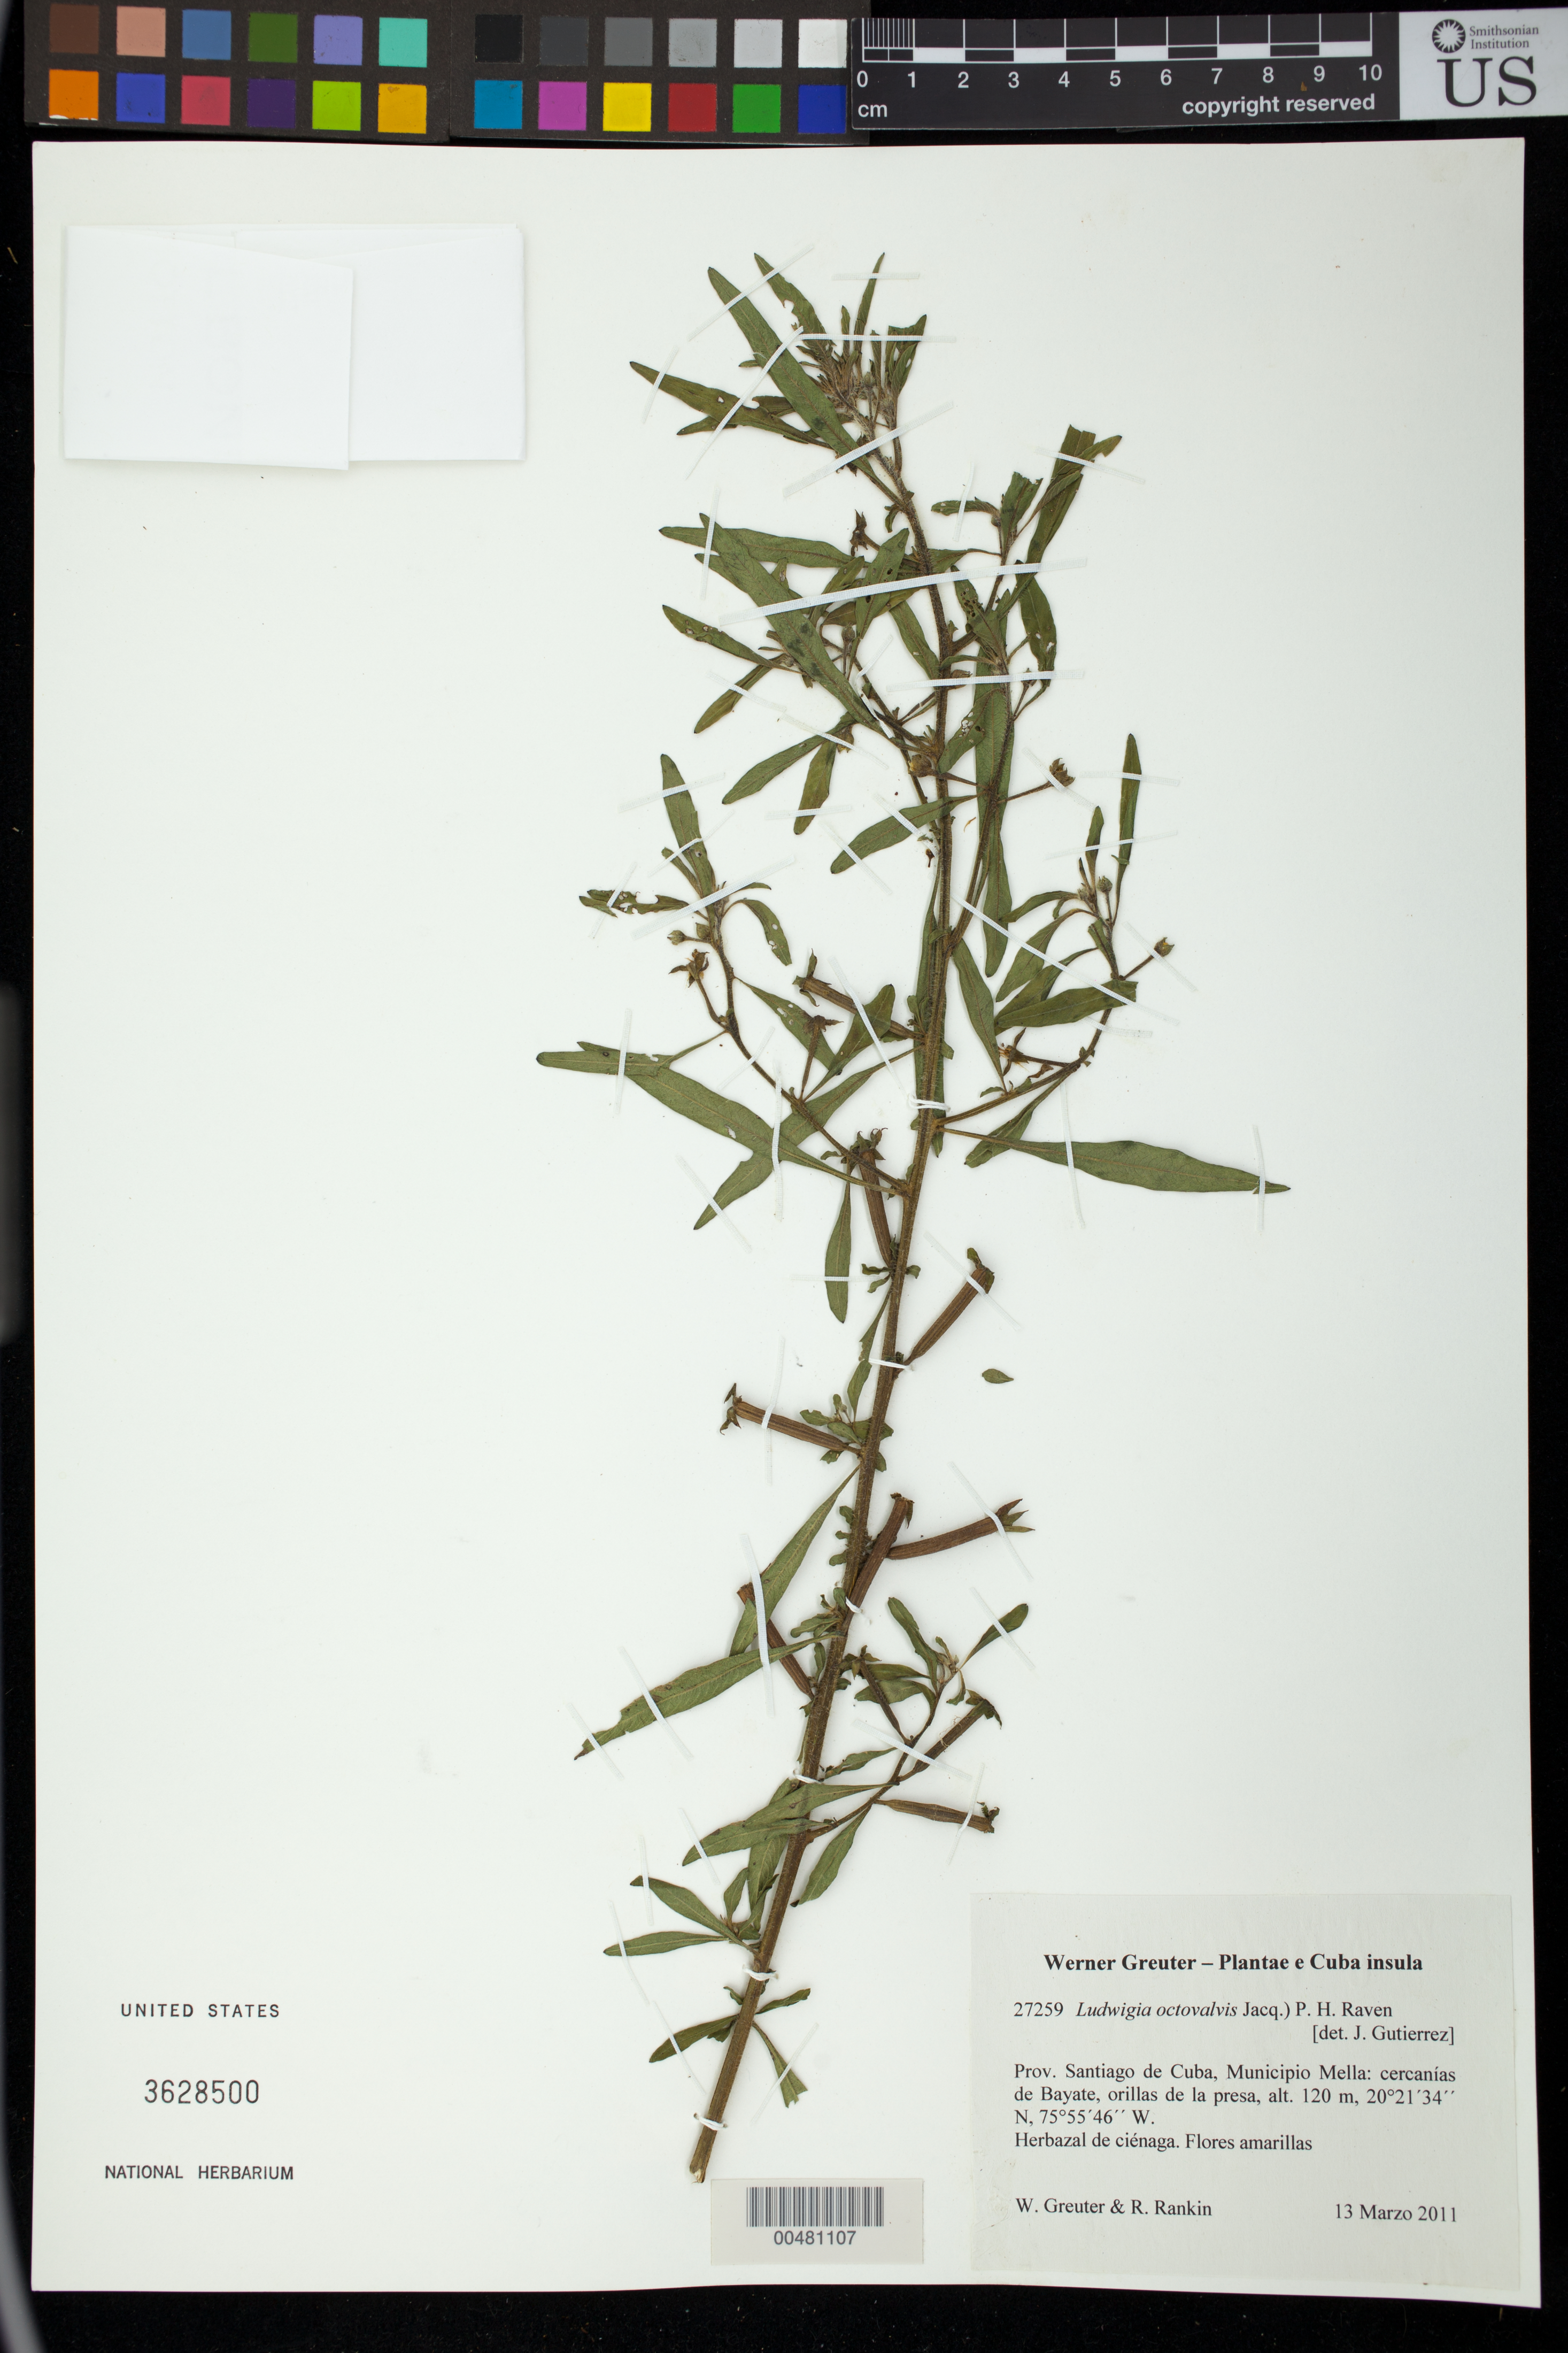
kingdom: Plantae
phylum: Tracheophyta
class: Magnoliopsida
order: Myrtales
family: Onagraceae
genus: Ludwigia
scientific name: Ludwigia octovalvis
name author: (Jacq.) P.H. Raven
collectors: W. R. Greuter & R. Rankin Rodriguez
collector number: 27259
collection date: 2011-03-13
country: Cuba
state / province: Santiago de Cuba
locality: Mun. Mella, cercanías de Bayate.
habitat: Herbazal de ciénaga.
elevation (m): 120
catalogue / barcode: US 3628500